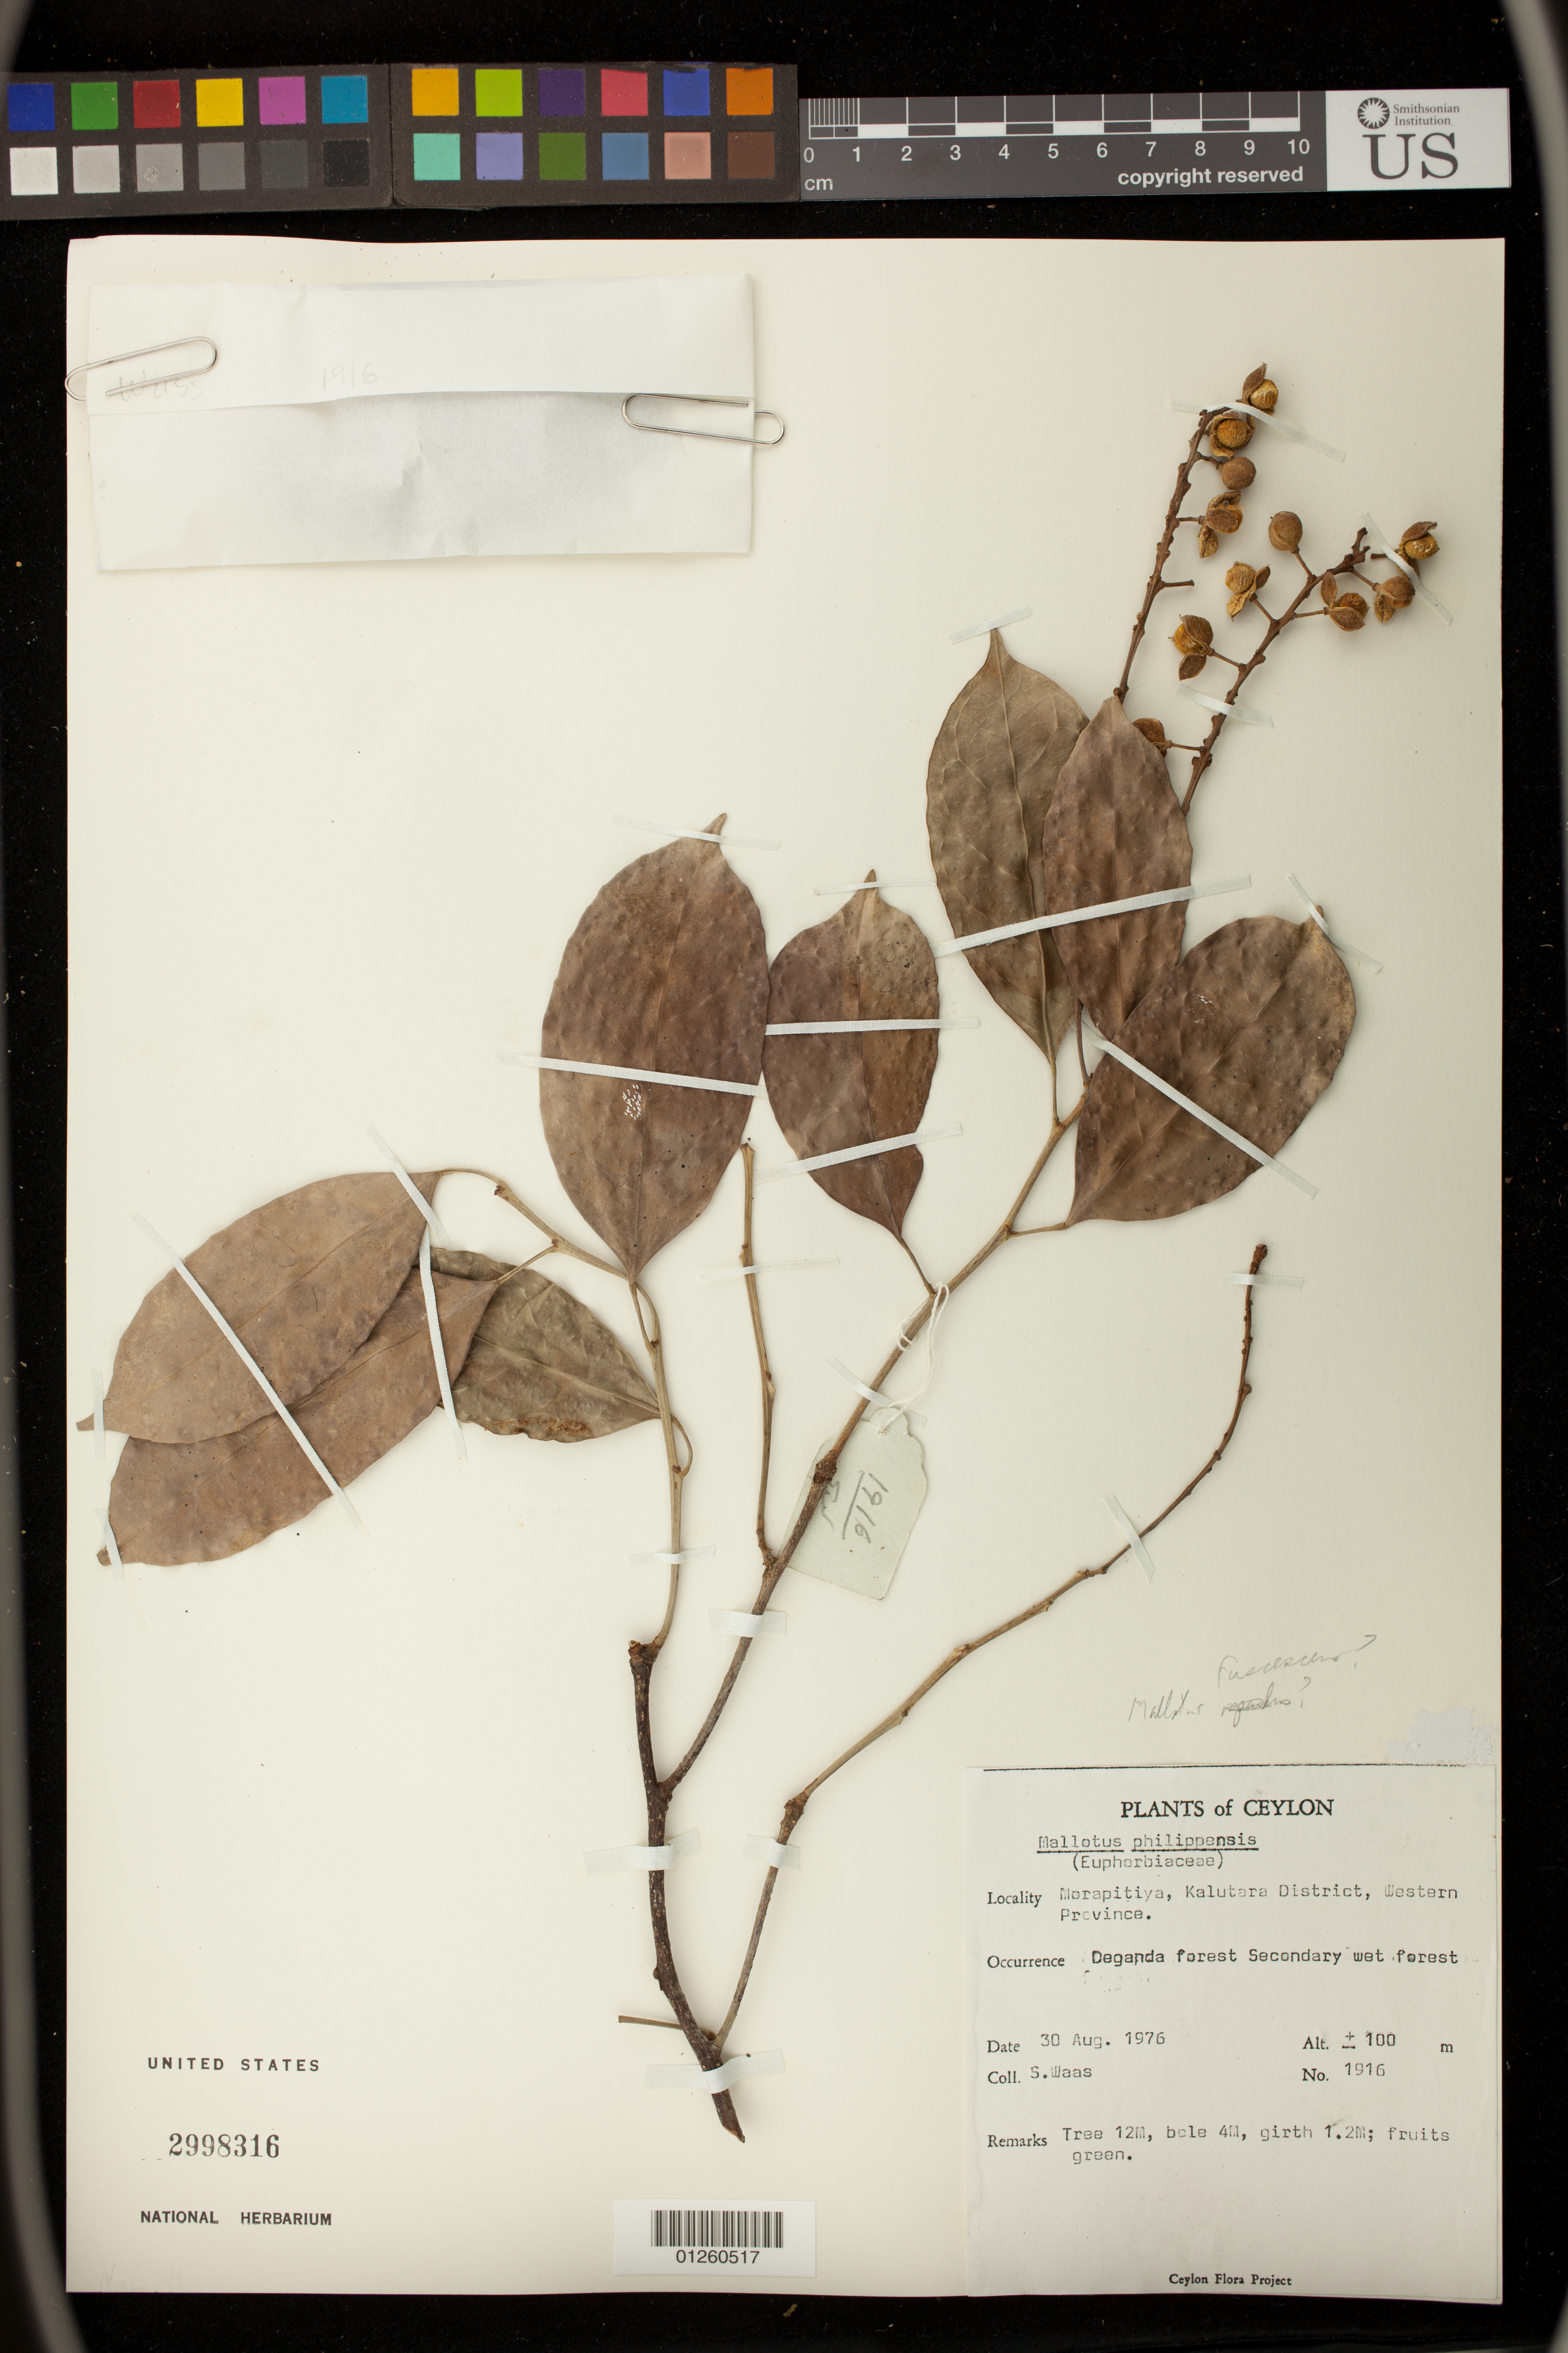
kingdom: Plantae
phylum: Tracheophyta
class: Magnoliopsida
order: Malpighiales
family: Euphorbiaceae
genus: Mallotus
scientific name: Mallotus sp.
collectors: S. Waas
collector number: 1916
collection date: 1976-08-30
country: Sri Lanka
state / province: Western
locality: Morapitiya, Kalutara District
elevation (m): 100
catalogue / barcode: US 2998316